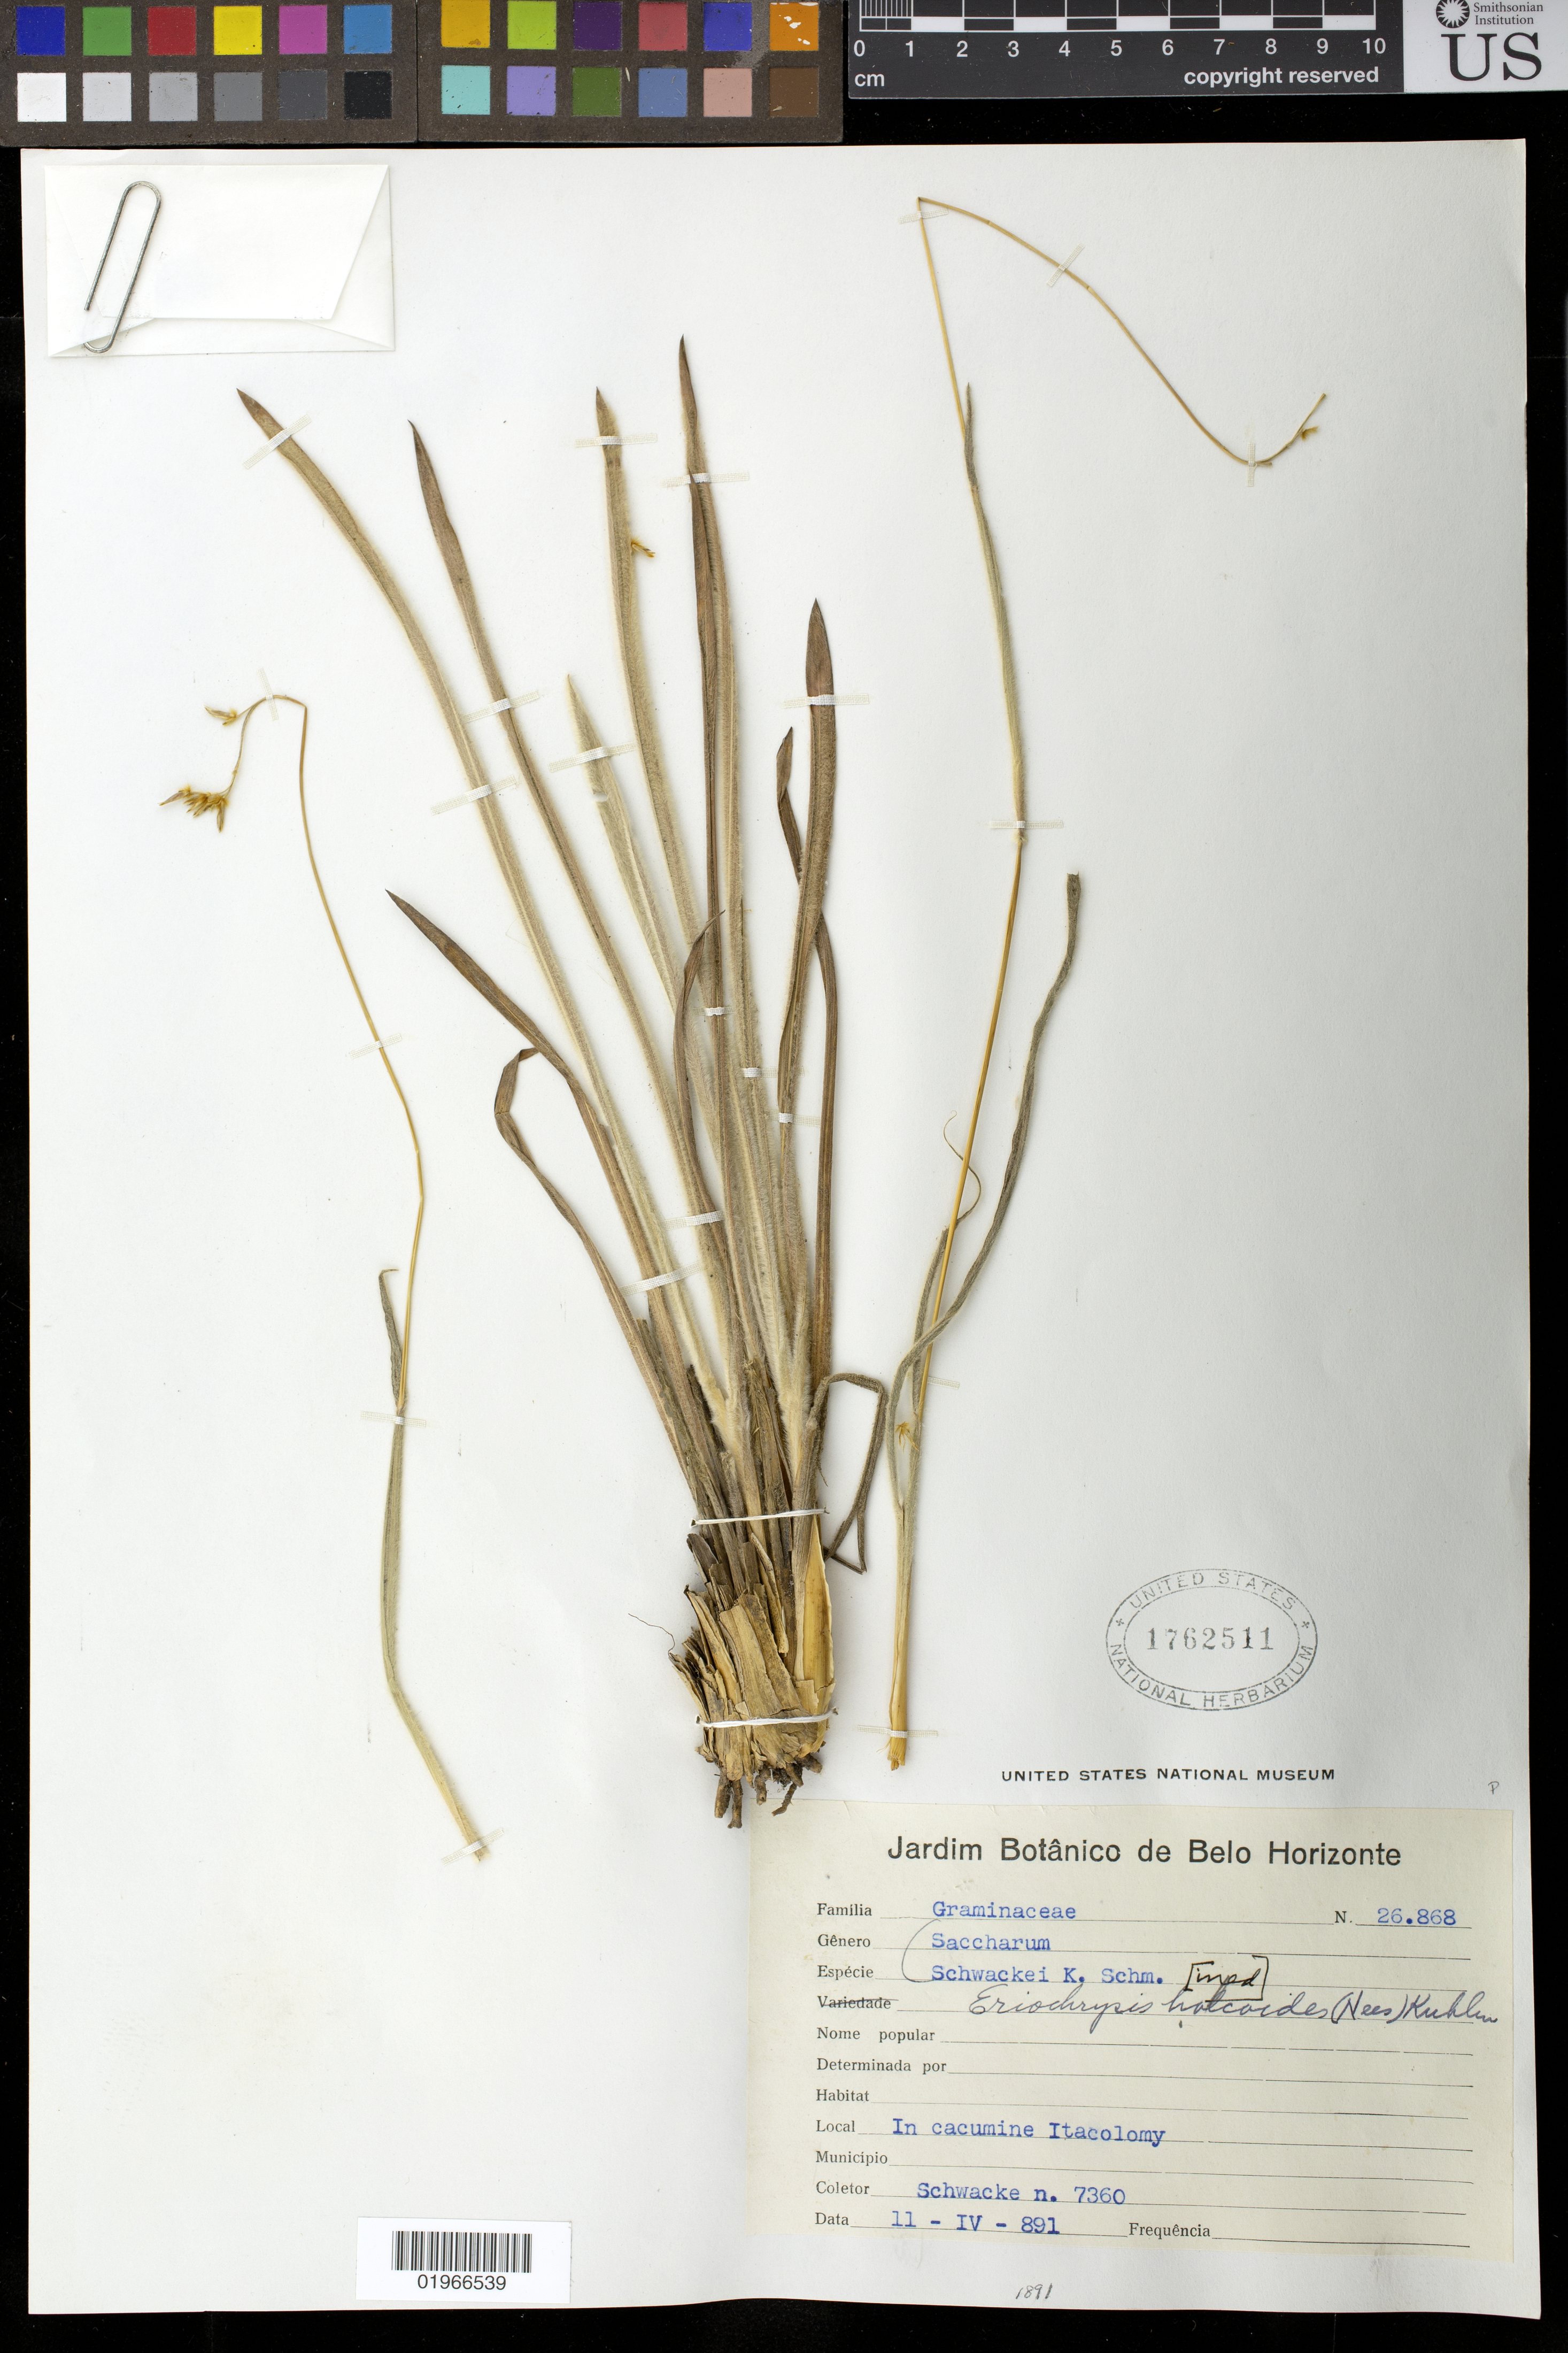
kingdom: Plantae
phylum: Tracheophyta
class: Liliopsida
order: Poales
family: Poaceae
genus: Eriochrysis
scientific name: Eriochrysis holcoides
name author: (Nees) Kuhlm.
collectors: Schwacke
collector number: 7360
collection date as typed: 11-IV-1891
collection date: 1891-04-11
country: Brazil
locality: In cacumine Itacolomy.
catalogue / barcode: US 1762511